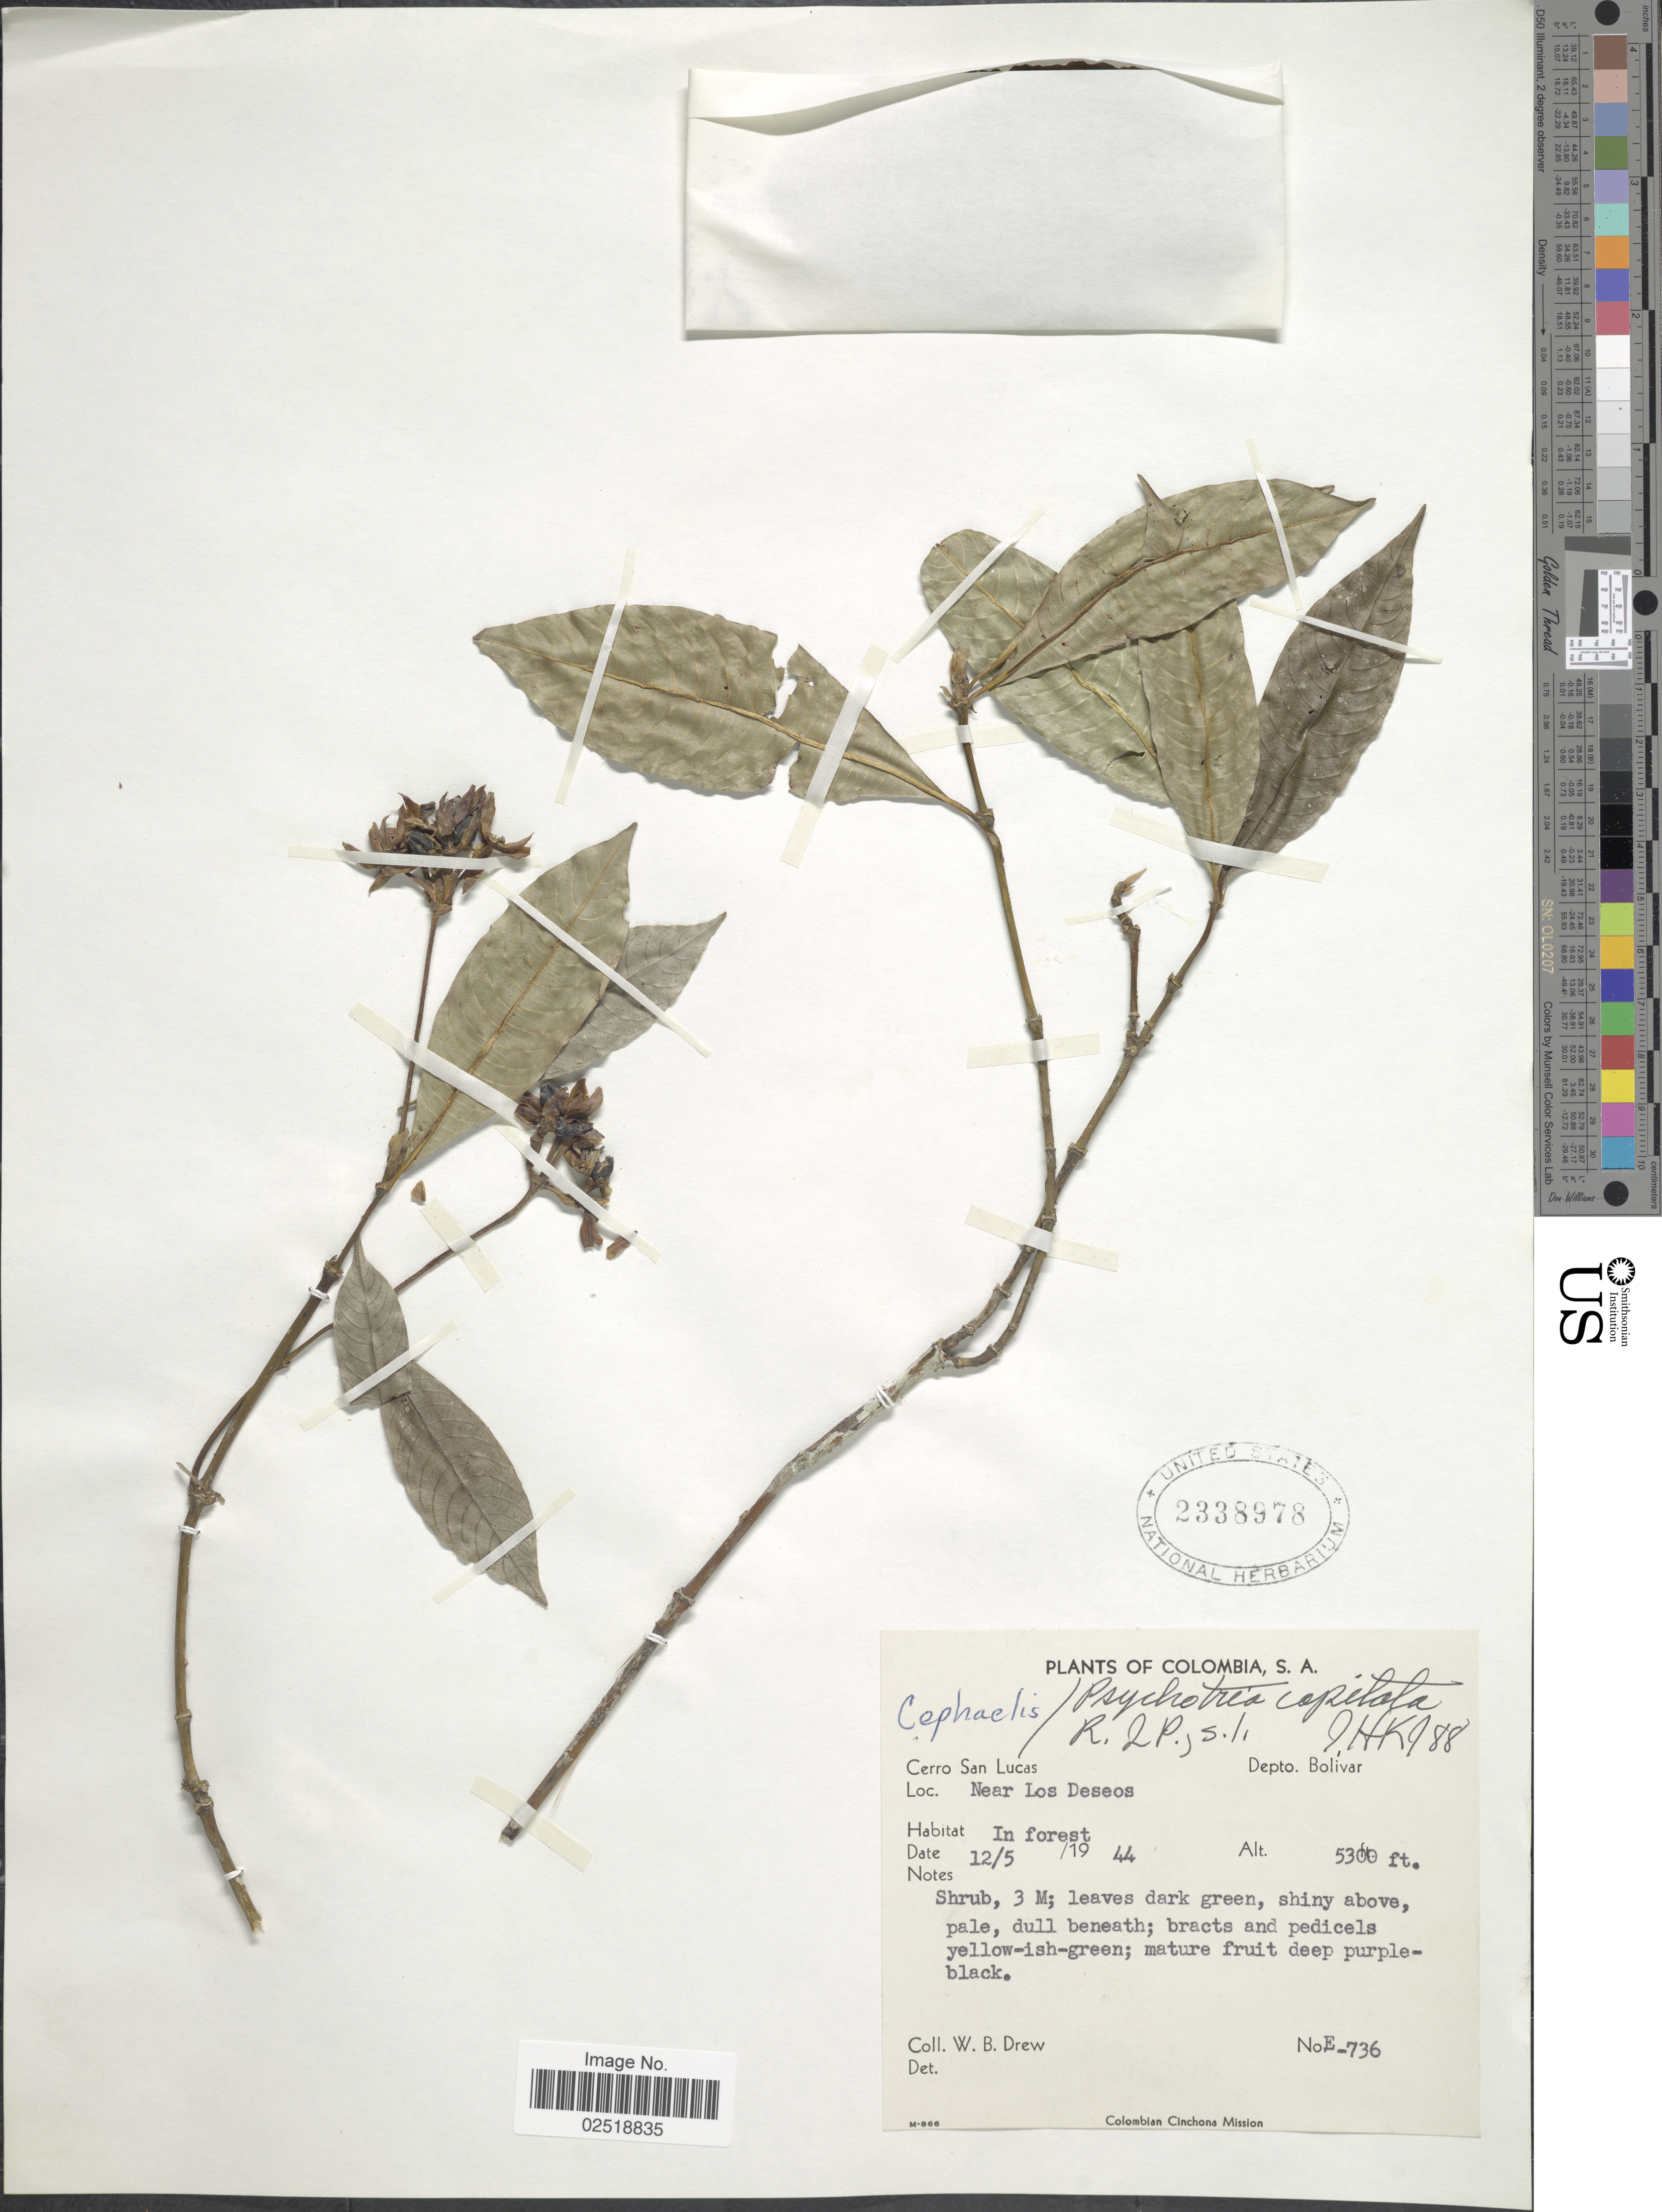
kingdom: Plantae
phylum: Tracheophyta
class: Magnoliopsida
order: Gentianales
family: Rubiaceae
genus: Psychotria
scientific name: Psychotria capitata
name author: Ruiz & Pav.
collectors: W. B. Drew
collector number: E-736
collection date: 1944-05-12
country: Colombia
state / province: Bolívar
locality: Cerro San Lucas, Depto. Bolivar, Near Los Deseos, In forest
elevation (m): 1615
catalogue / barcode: US 2338978